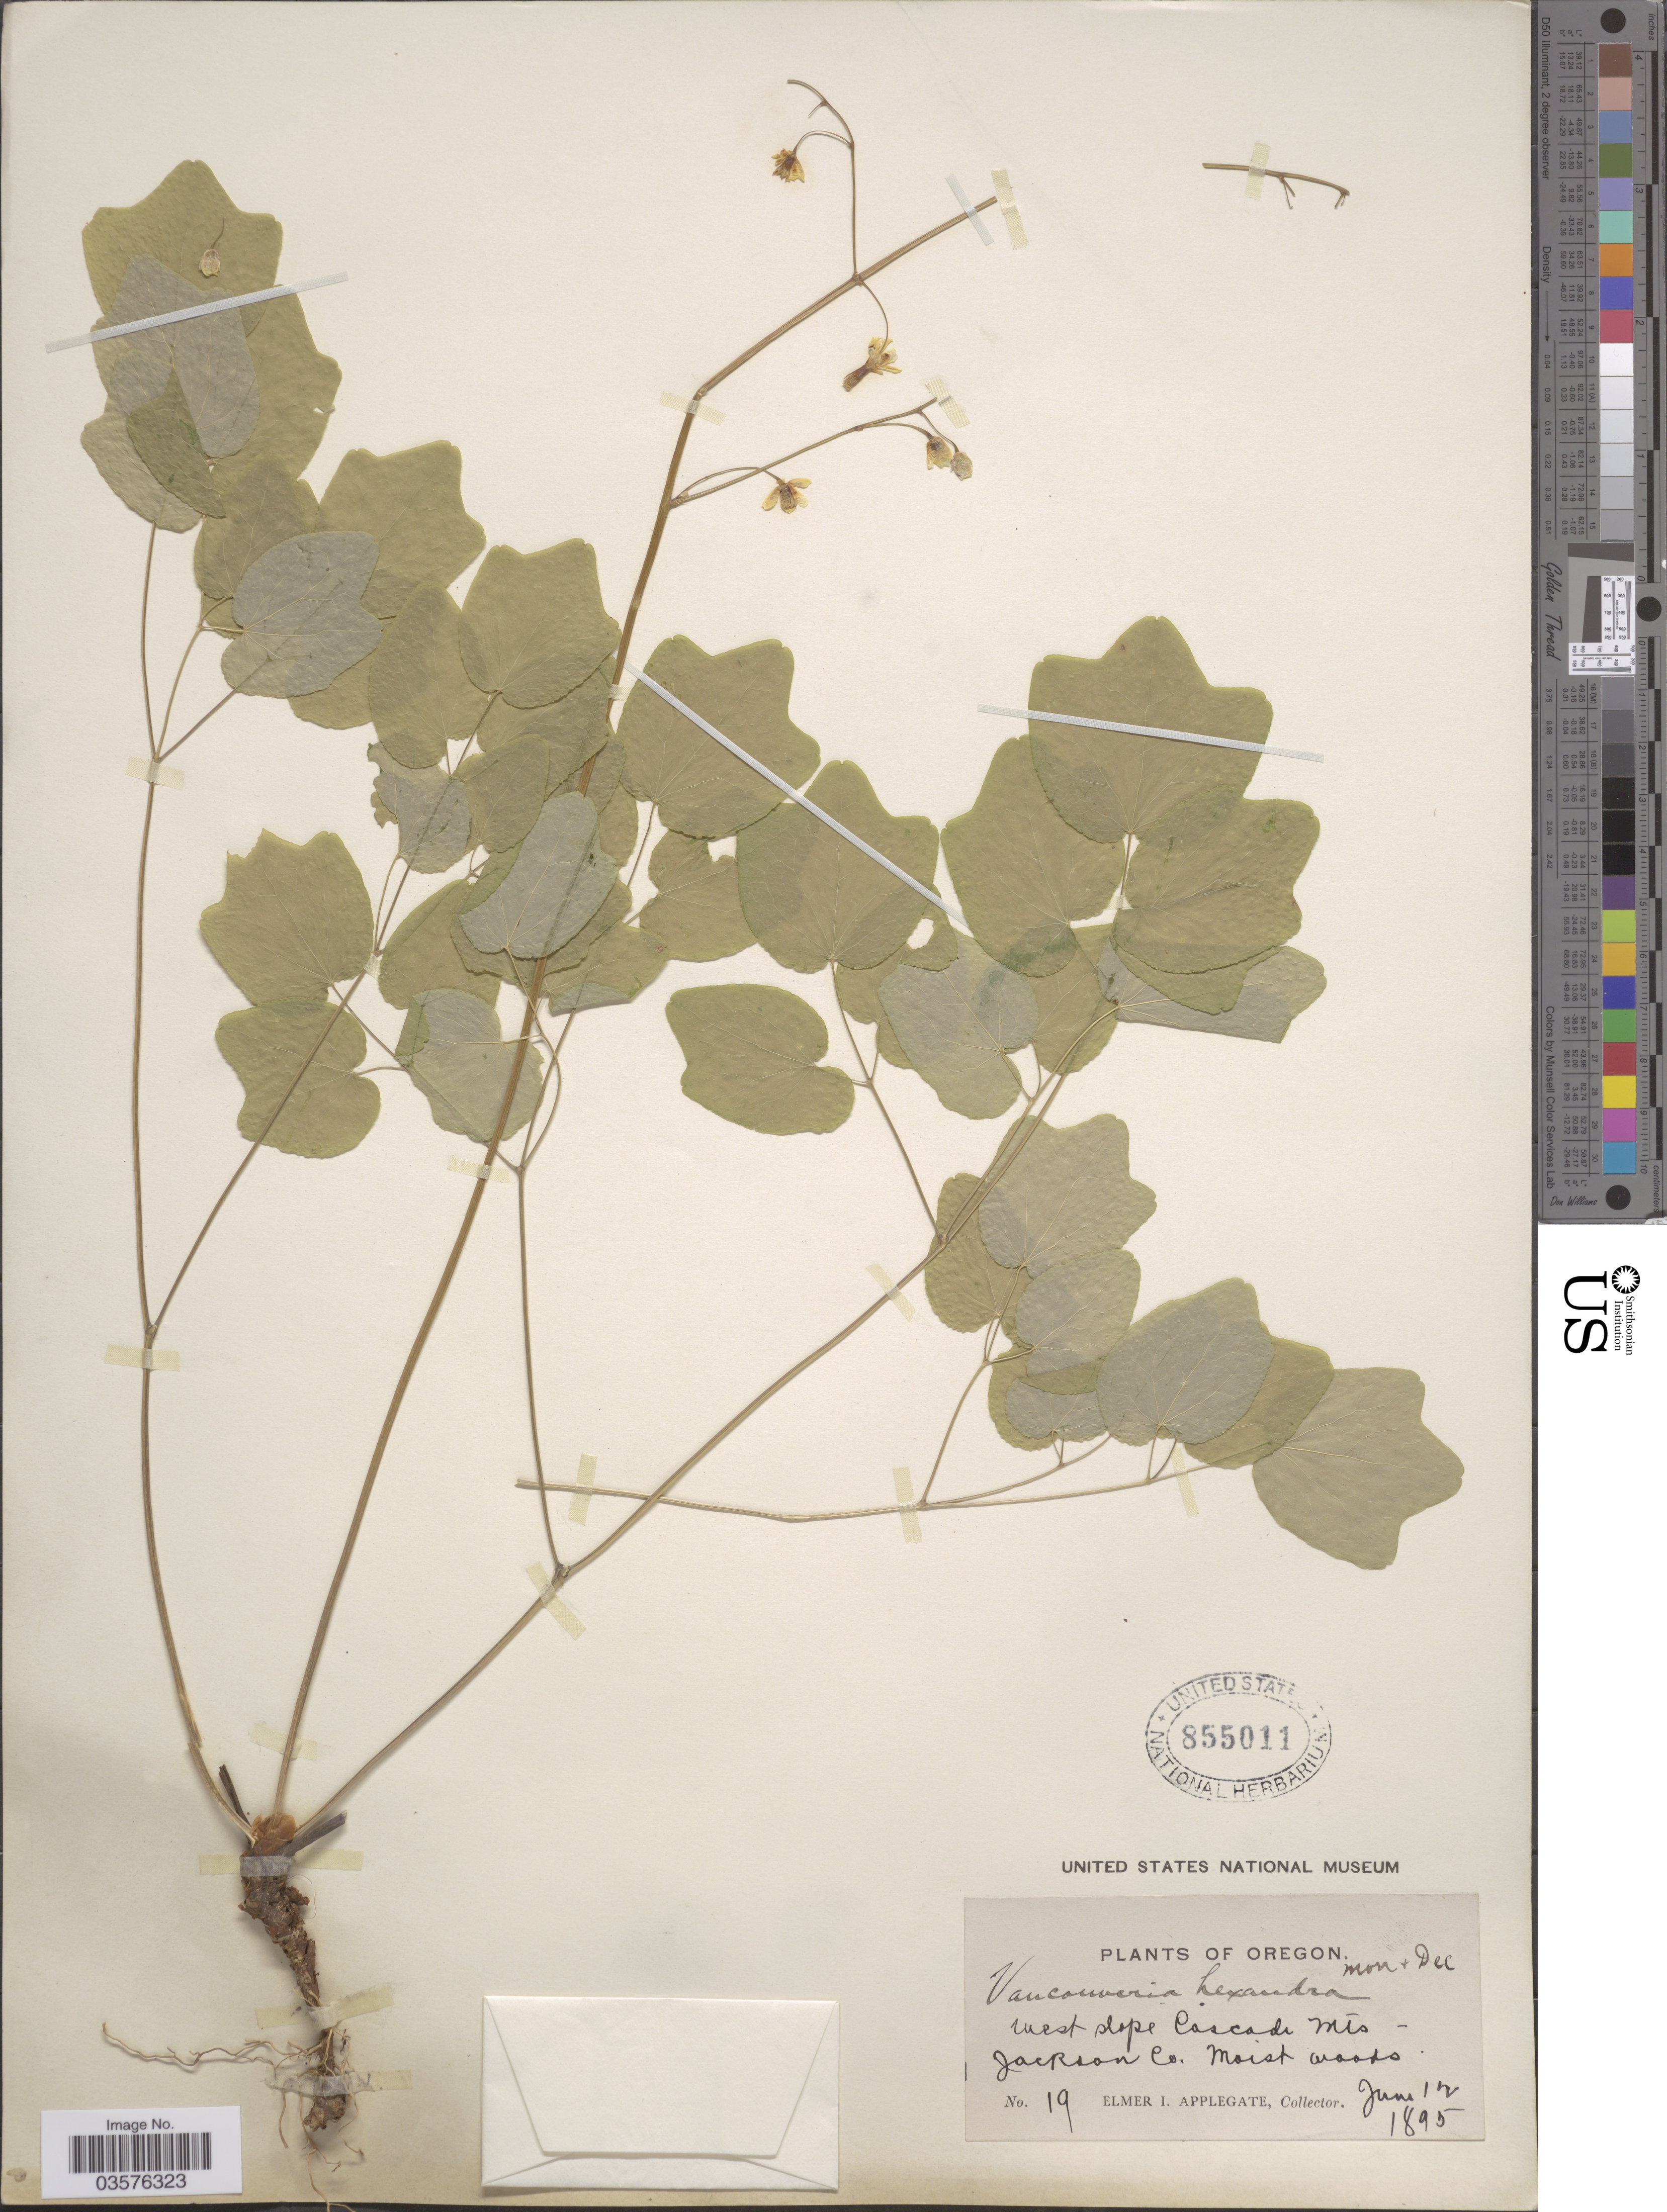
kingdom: Plantae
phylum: Tracheophyta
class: Magnoliopsida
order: Ranunculales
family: Berberidaceae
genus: Vancouveria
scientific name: Vancouveria hexandra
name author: (Hook.) C. Morren & Decne.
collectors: E. I. Applegate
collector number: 19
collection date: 1895-06-12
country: United States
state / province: Oregon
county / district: Jackson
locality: West slope of Cascade Mts. Jackson Co.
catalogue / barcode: US 855011